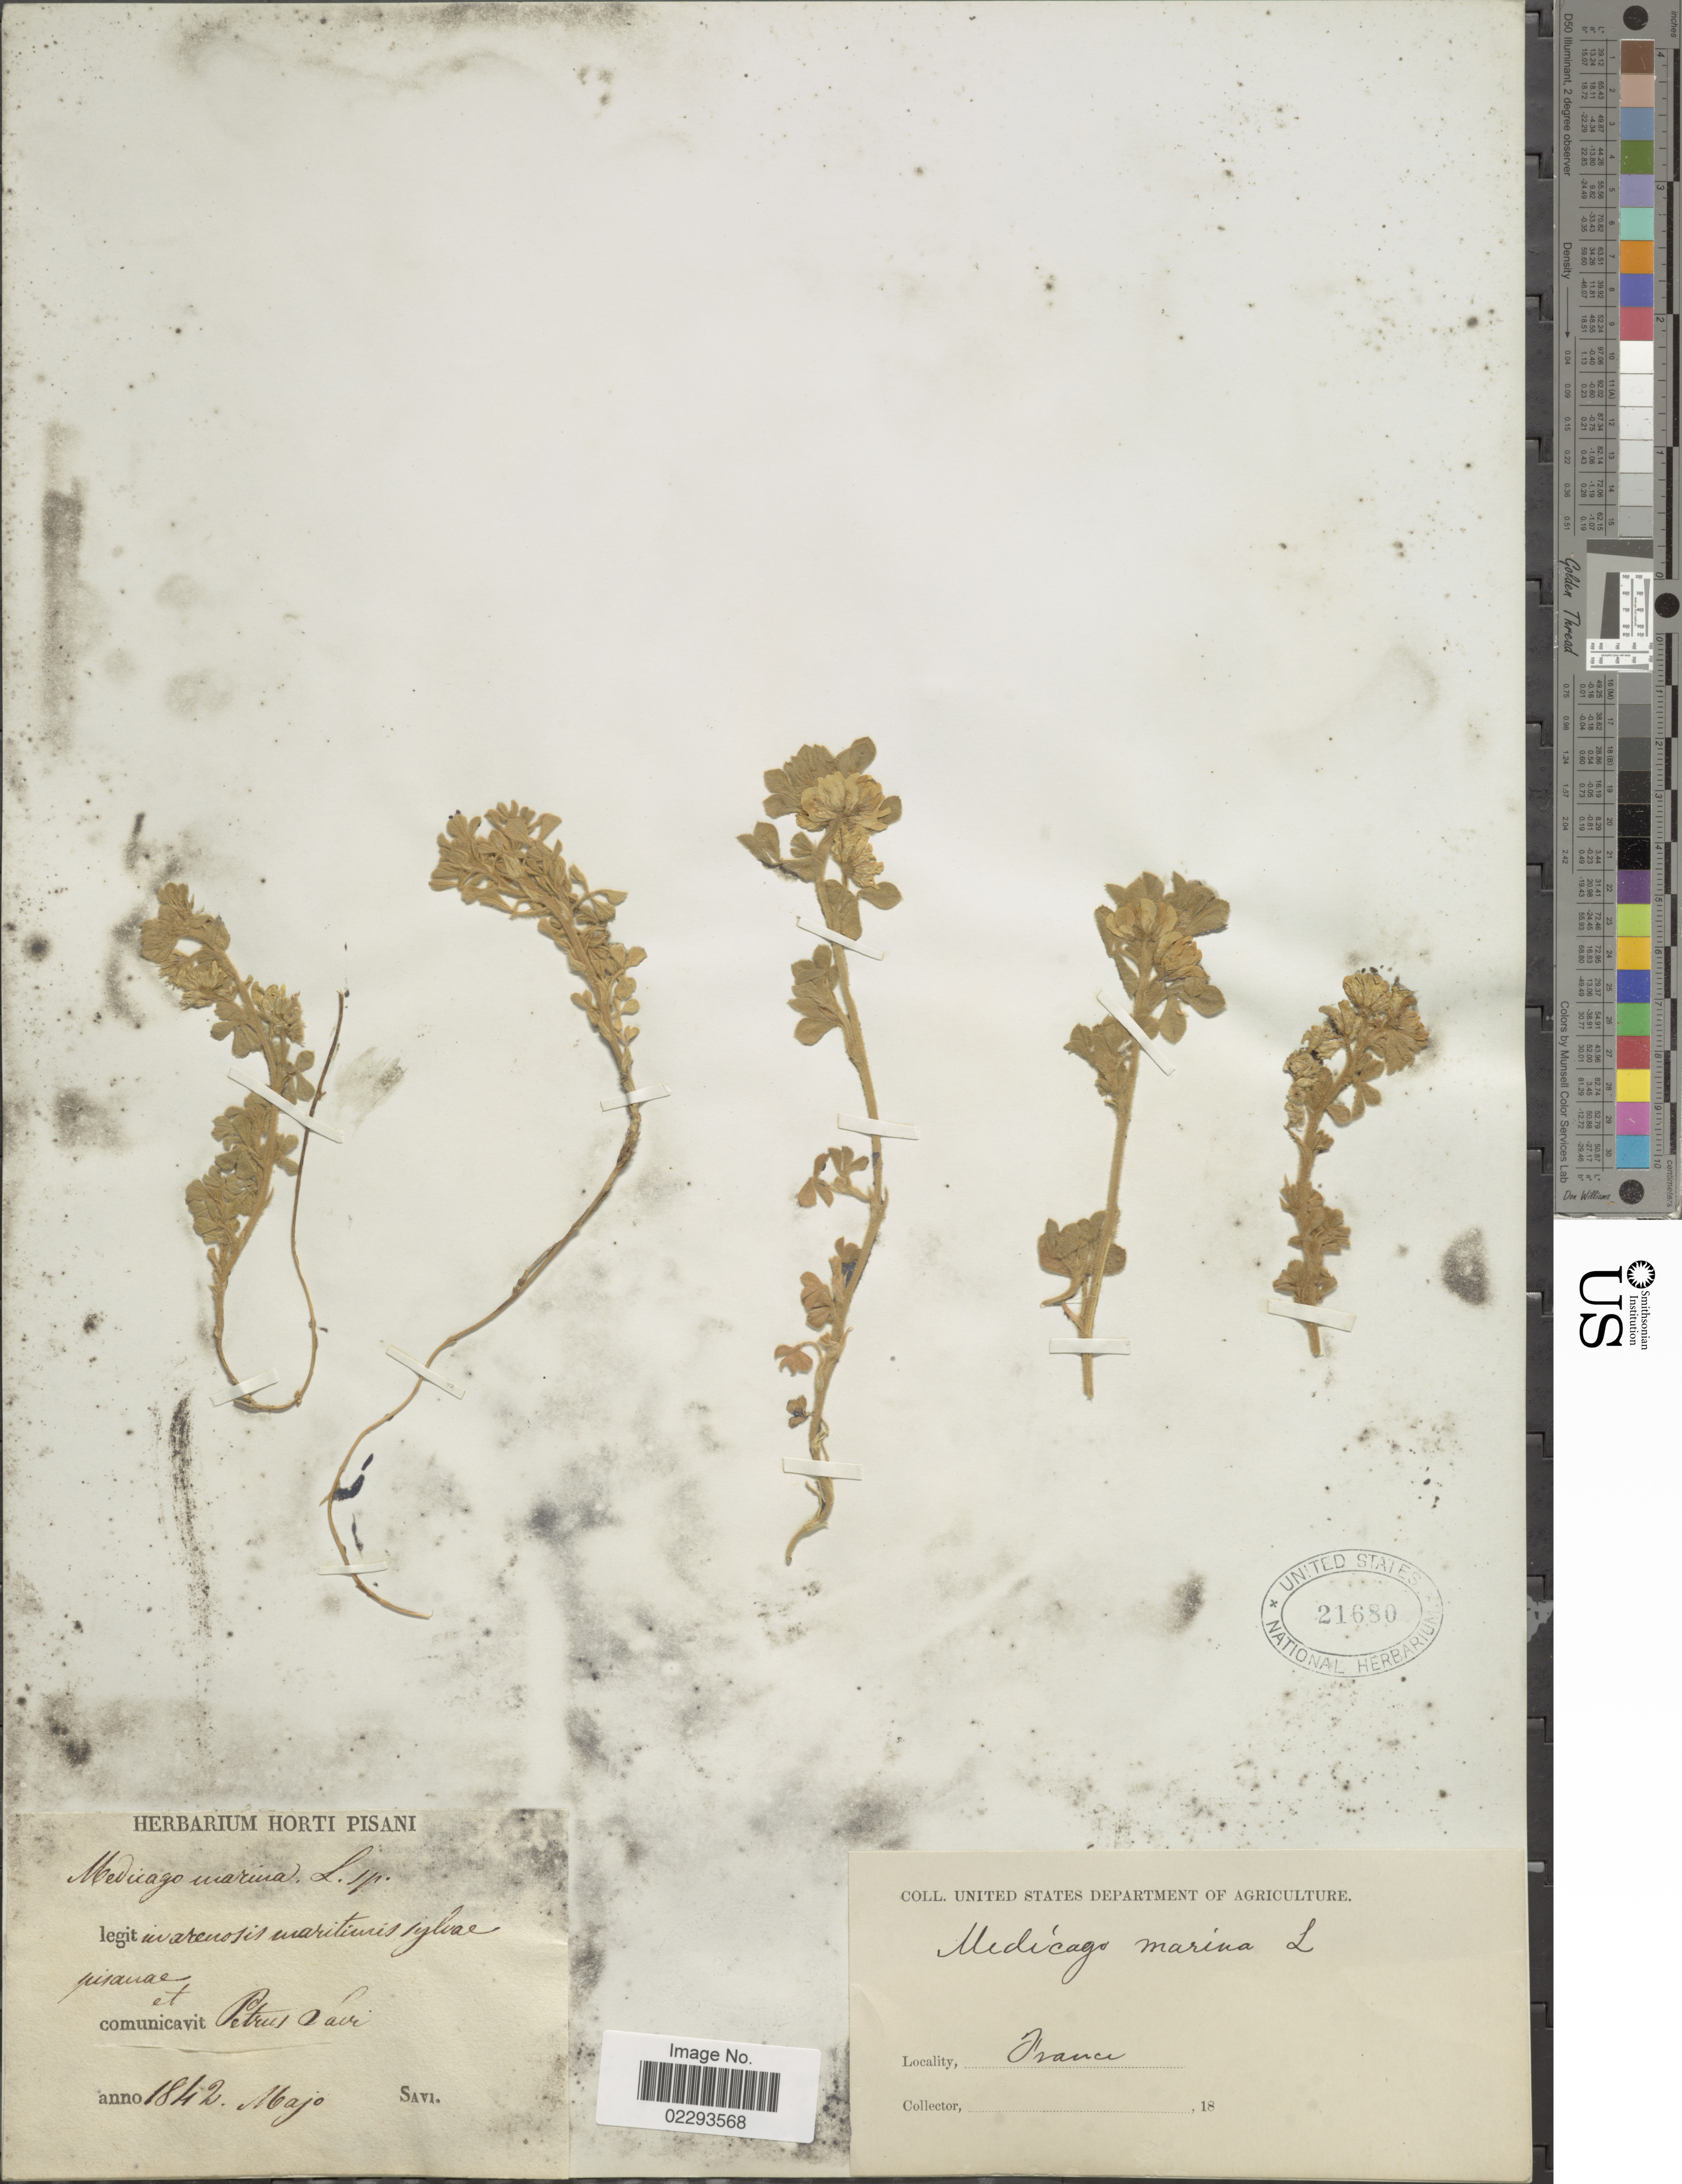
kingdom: Plantae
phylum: Tracheophyta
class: Magnoliopsida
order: Fabales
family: Fabaceae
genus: Medicago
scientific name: Medicago marina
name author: L.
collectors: G. Savi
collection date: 1842-05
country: France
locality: In arenosis aurituis iglvae [unsure placement] [interpreted]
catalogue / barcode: US 21680